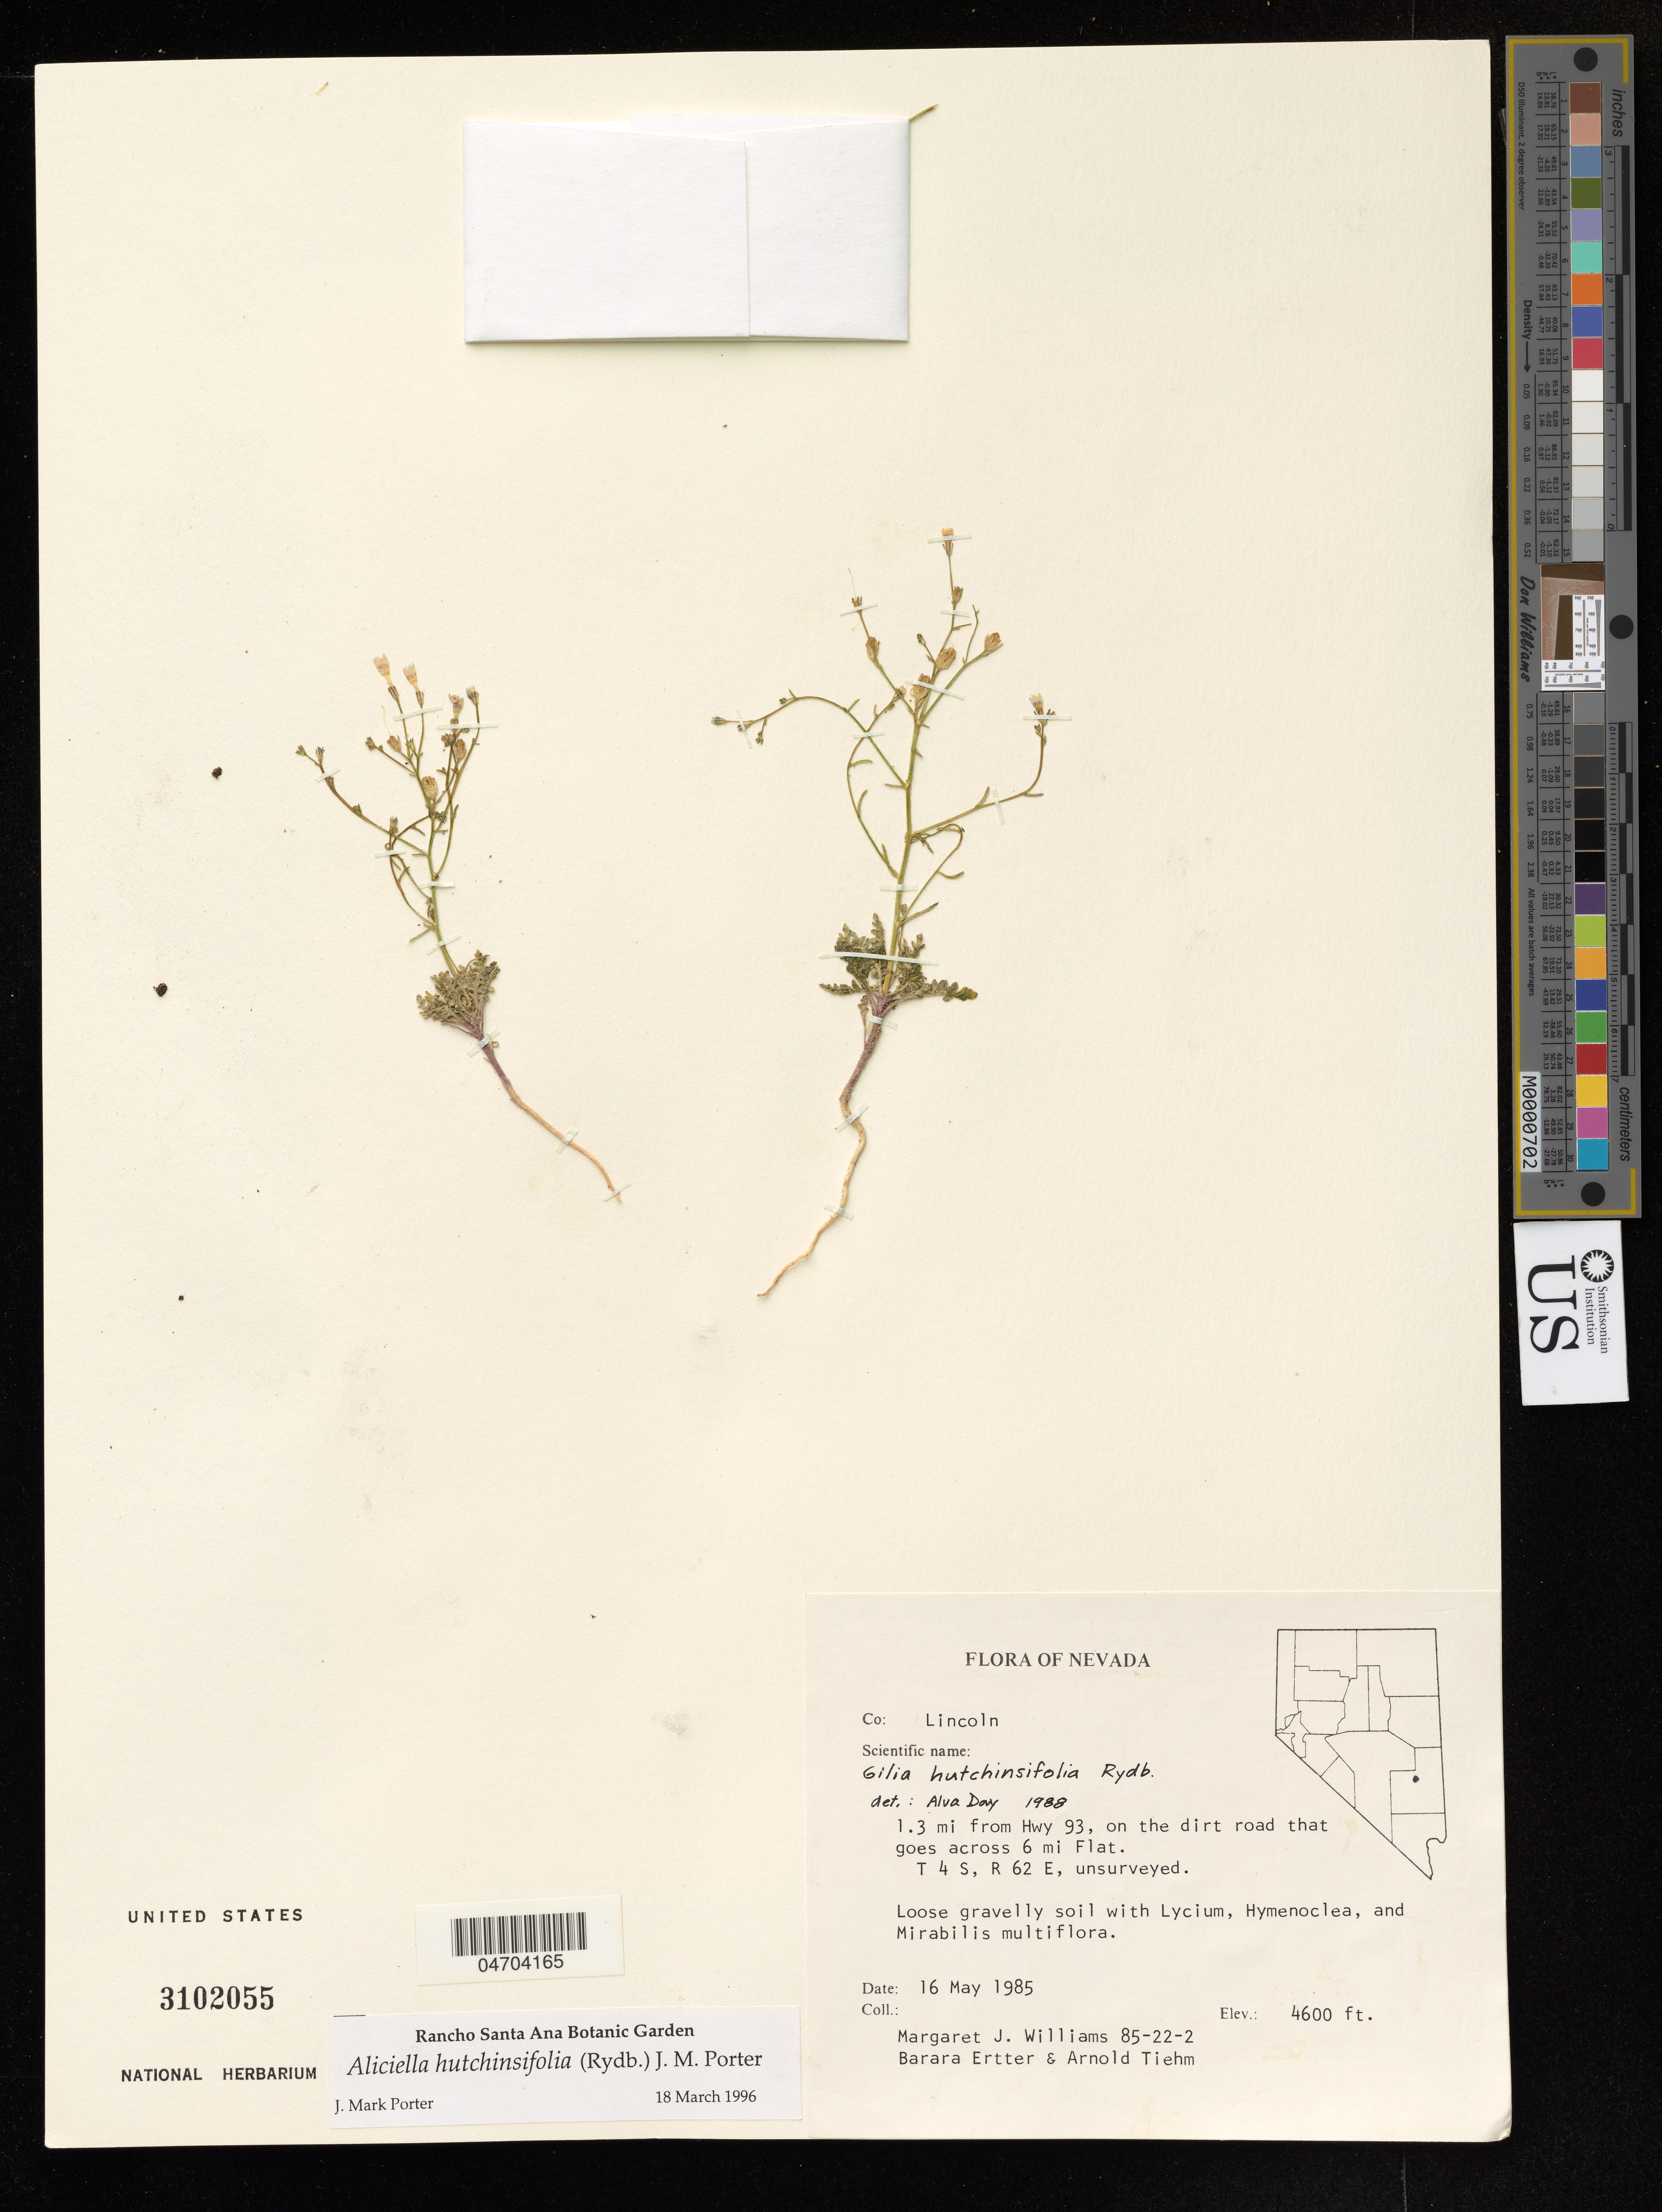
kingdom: Plantae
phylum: Tracheophyta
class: Magnoliopsida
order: Ericales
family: Polemoniaceae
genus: Aliciella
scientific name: Aliciella hutchinsifolia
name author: (Rydb.) J.M. Porter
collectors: M. J. Williams, B. Ertter & A. Tiehm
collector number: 85-22-2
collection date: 1985-05-16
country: United States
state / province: Nevada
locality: Co. Lincoln. 1.3 mi from Hwy 93, on the dirt road that goes across 6 mi Flat. T 4 S, R 62 E.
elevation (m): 1402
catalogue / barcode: US 3102055